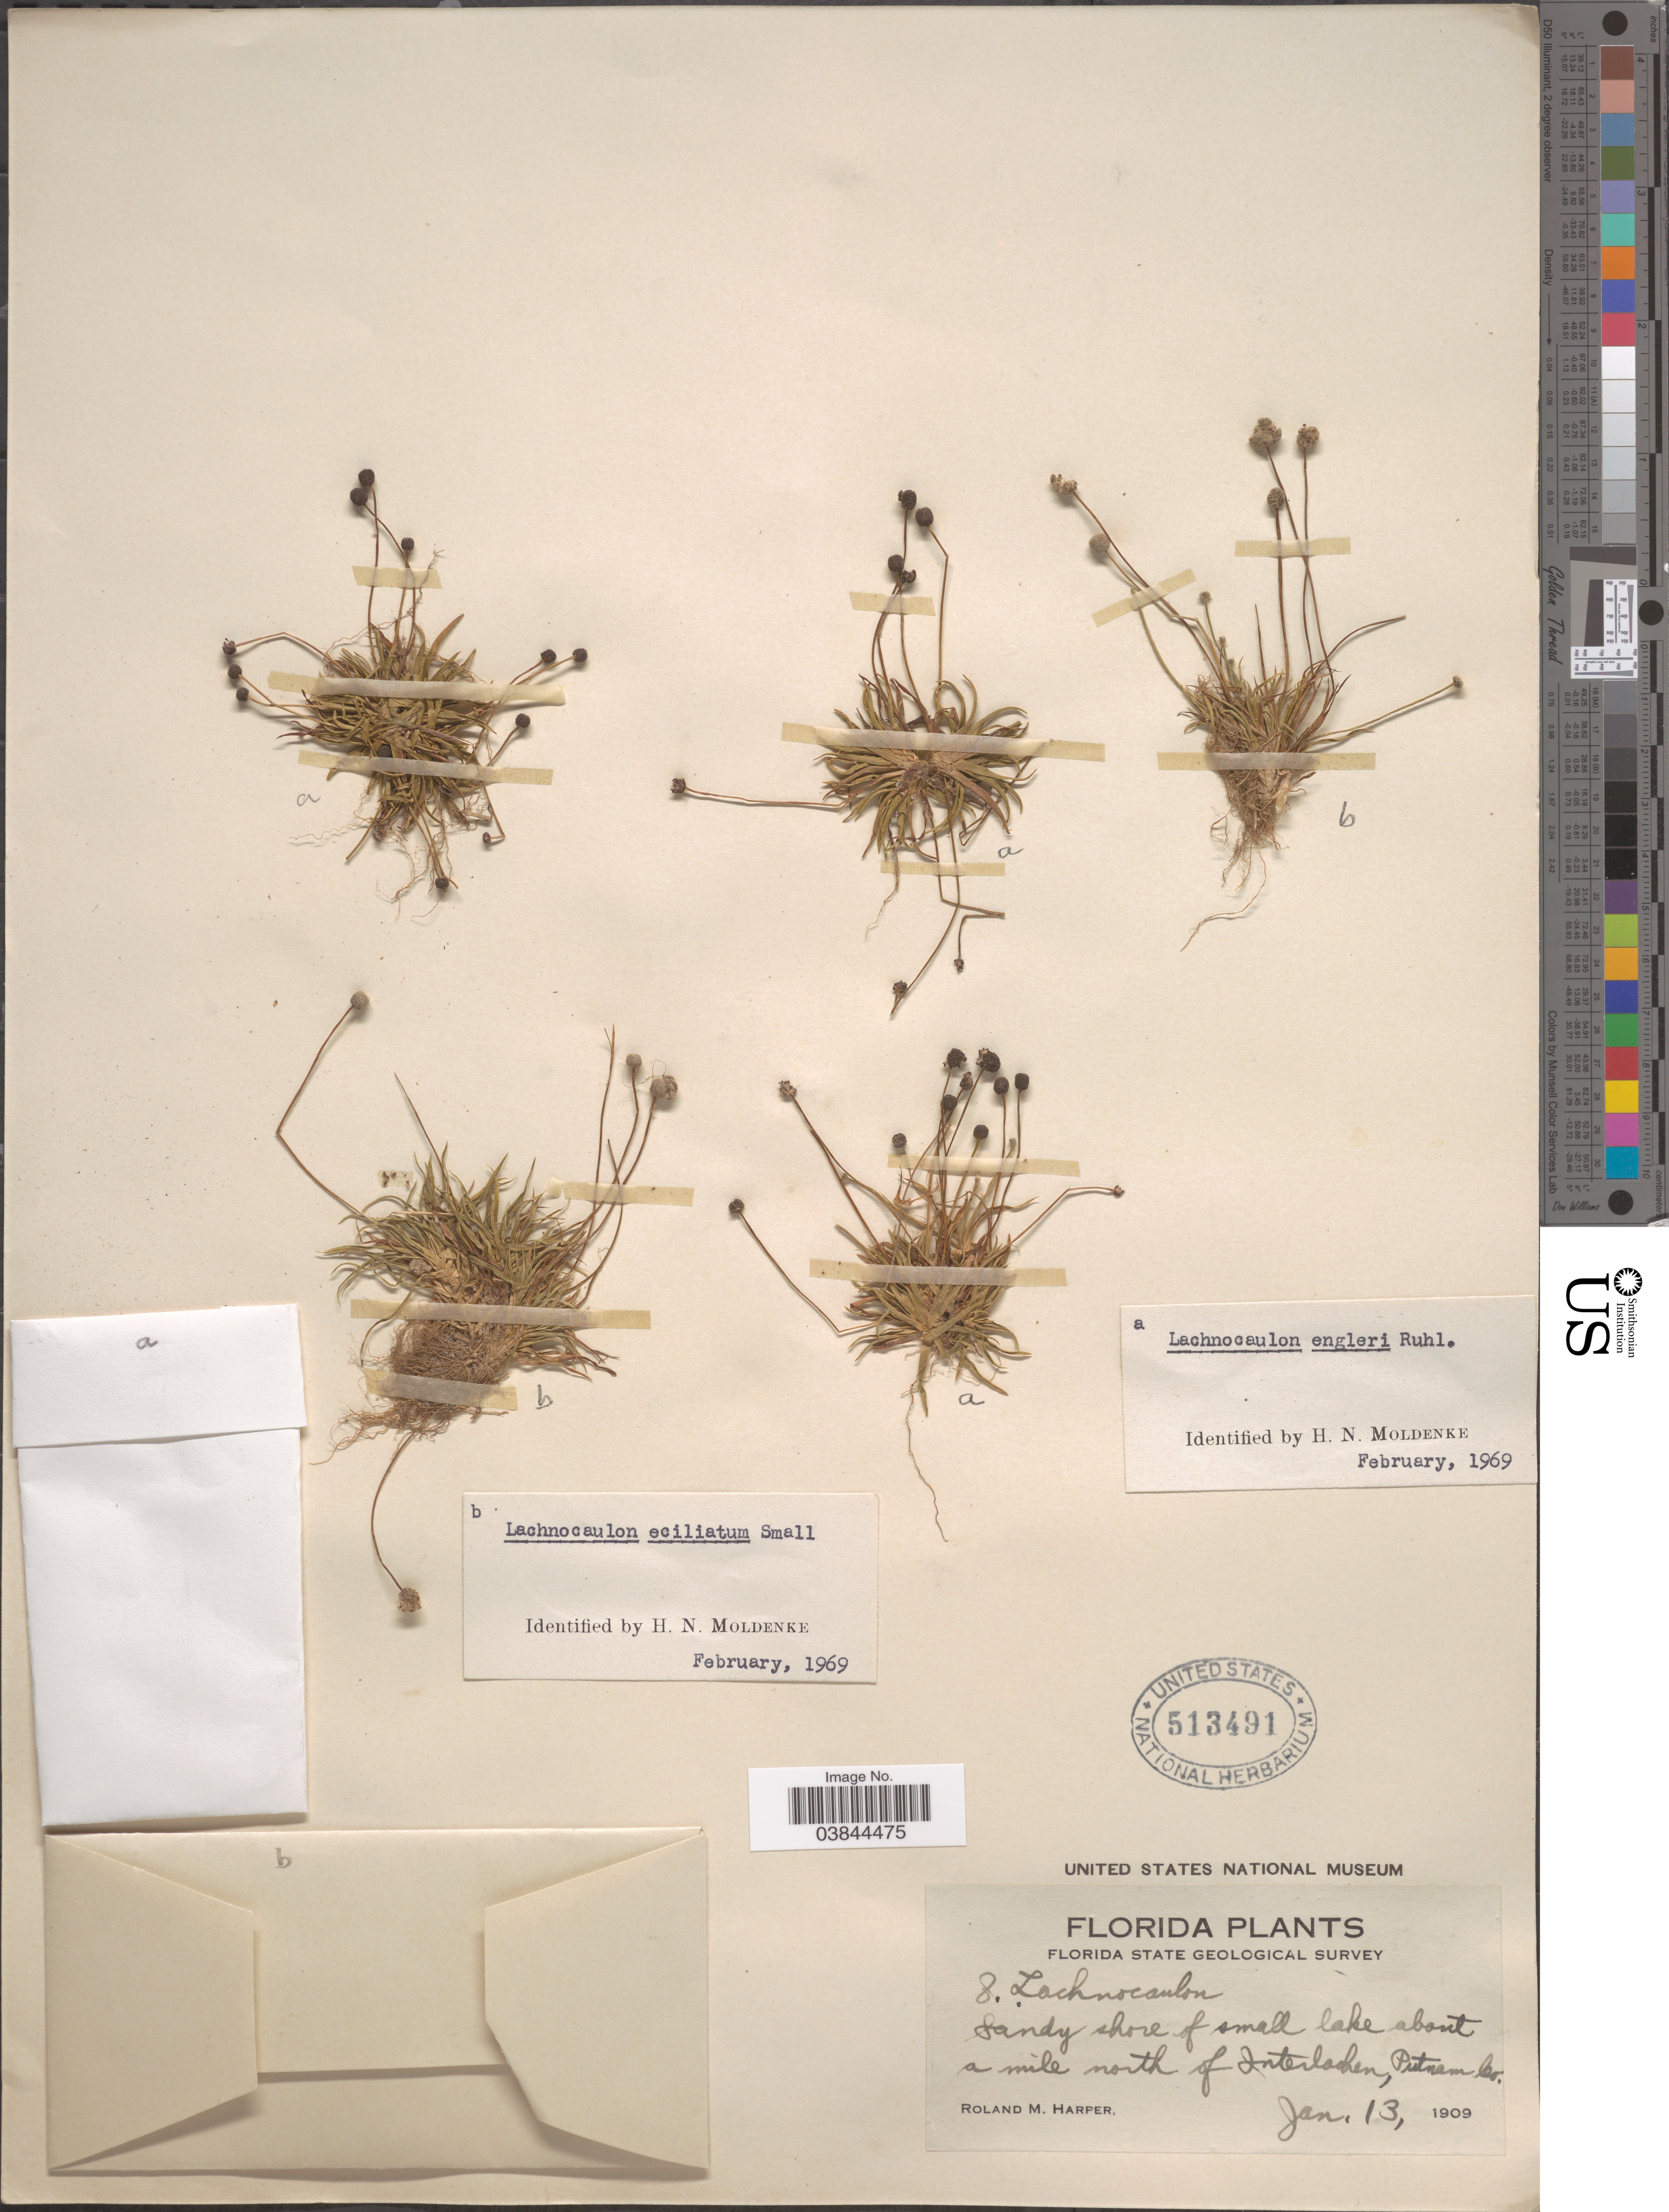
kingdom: Plantae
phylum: Tracheophyta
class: Liliopsida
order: Poales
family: Eriocaulaceae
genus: Lachnocaulon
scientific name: Lachnocaulon engleri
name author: Ruhland in Engl.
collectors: R. M. Harper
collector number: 8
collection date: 1909-01-13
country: United States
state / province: Florida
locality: Sandy shore of small lake about a mile north of Interlachen, Putnam Co.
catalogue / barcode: US 513491